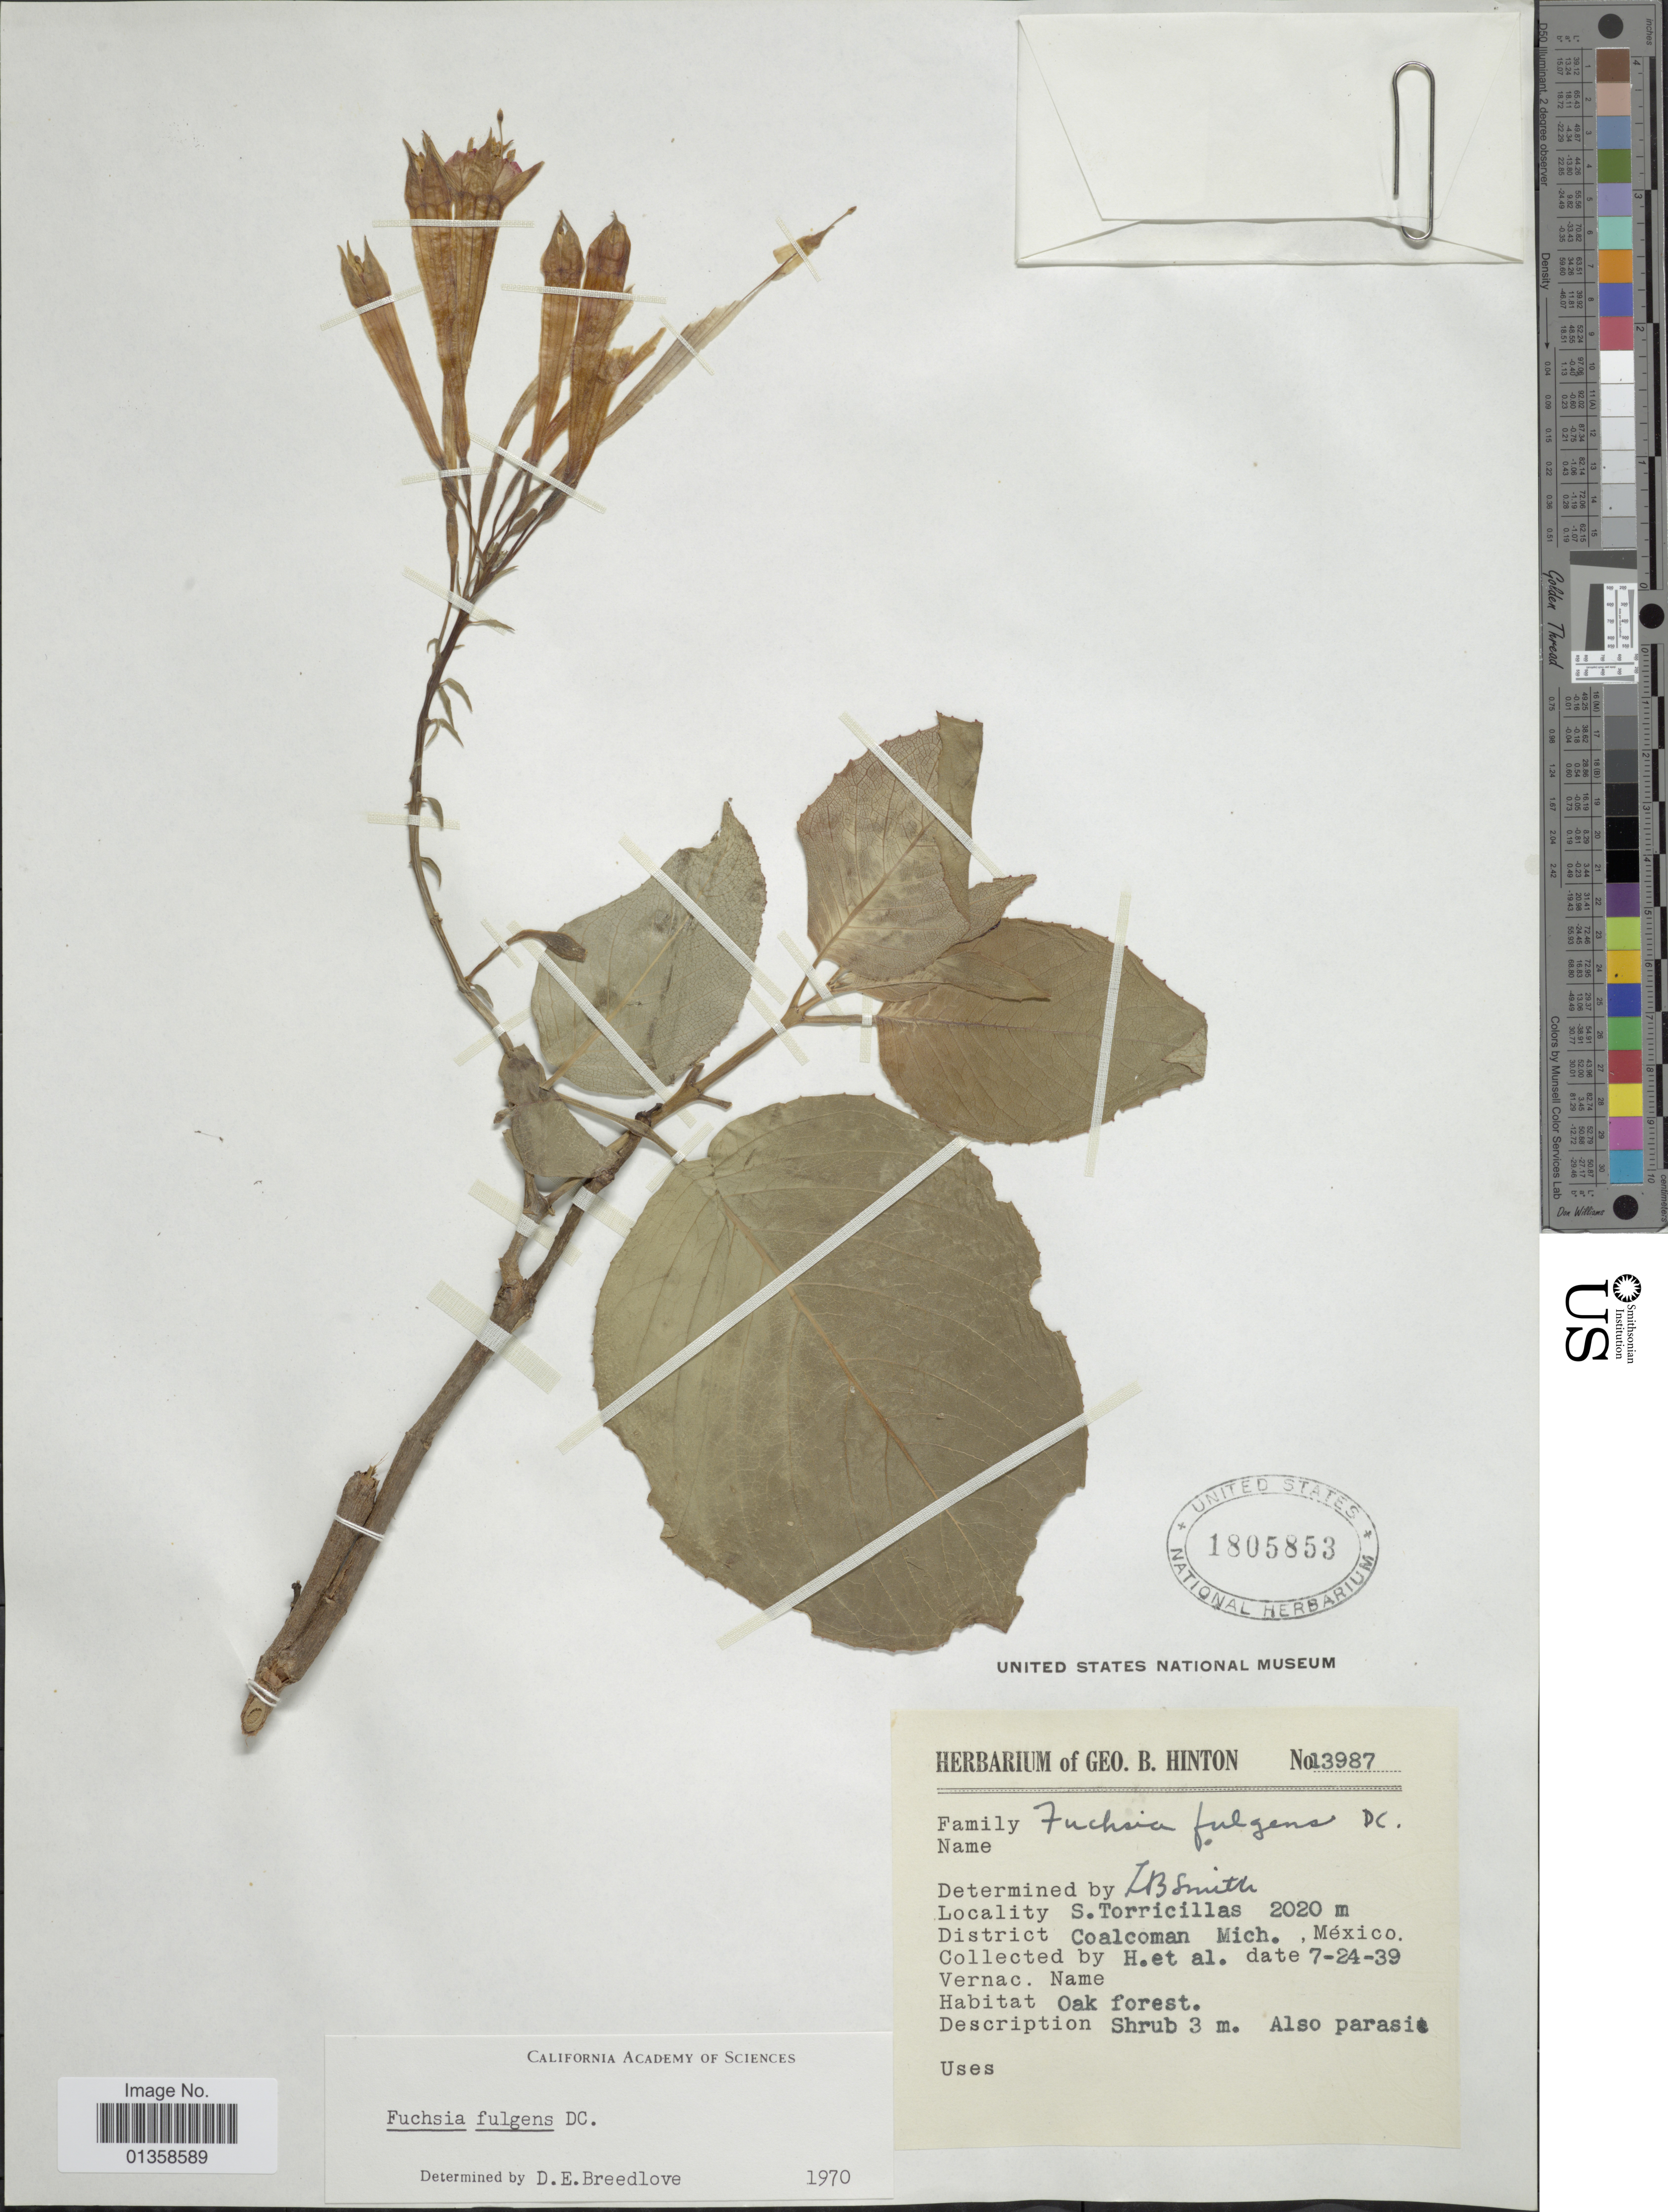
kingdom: Plantae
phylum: Tracheophyta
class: Magnoliopsida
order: Myrtales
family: Onagraceae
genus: Fuchsia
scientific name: Fuchsia fulgens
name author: DC.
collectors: G. B. Hinton & et al.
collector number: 13987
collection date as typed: Transcribed d/m/y: 24/7/39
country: Mexico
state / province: Michoacan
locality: S. Torricillas, District Coalcoman Mich.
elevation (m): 2020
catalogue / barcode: US 1805853